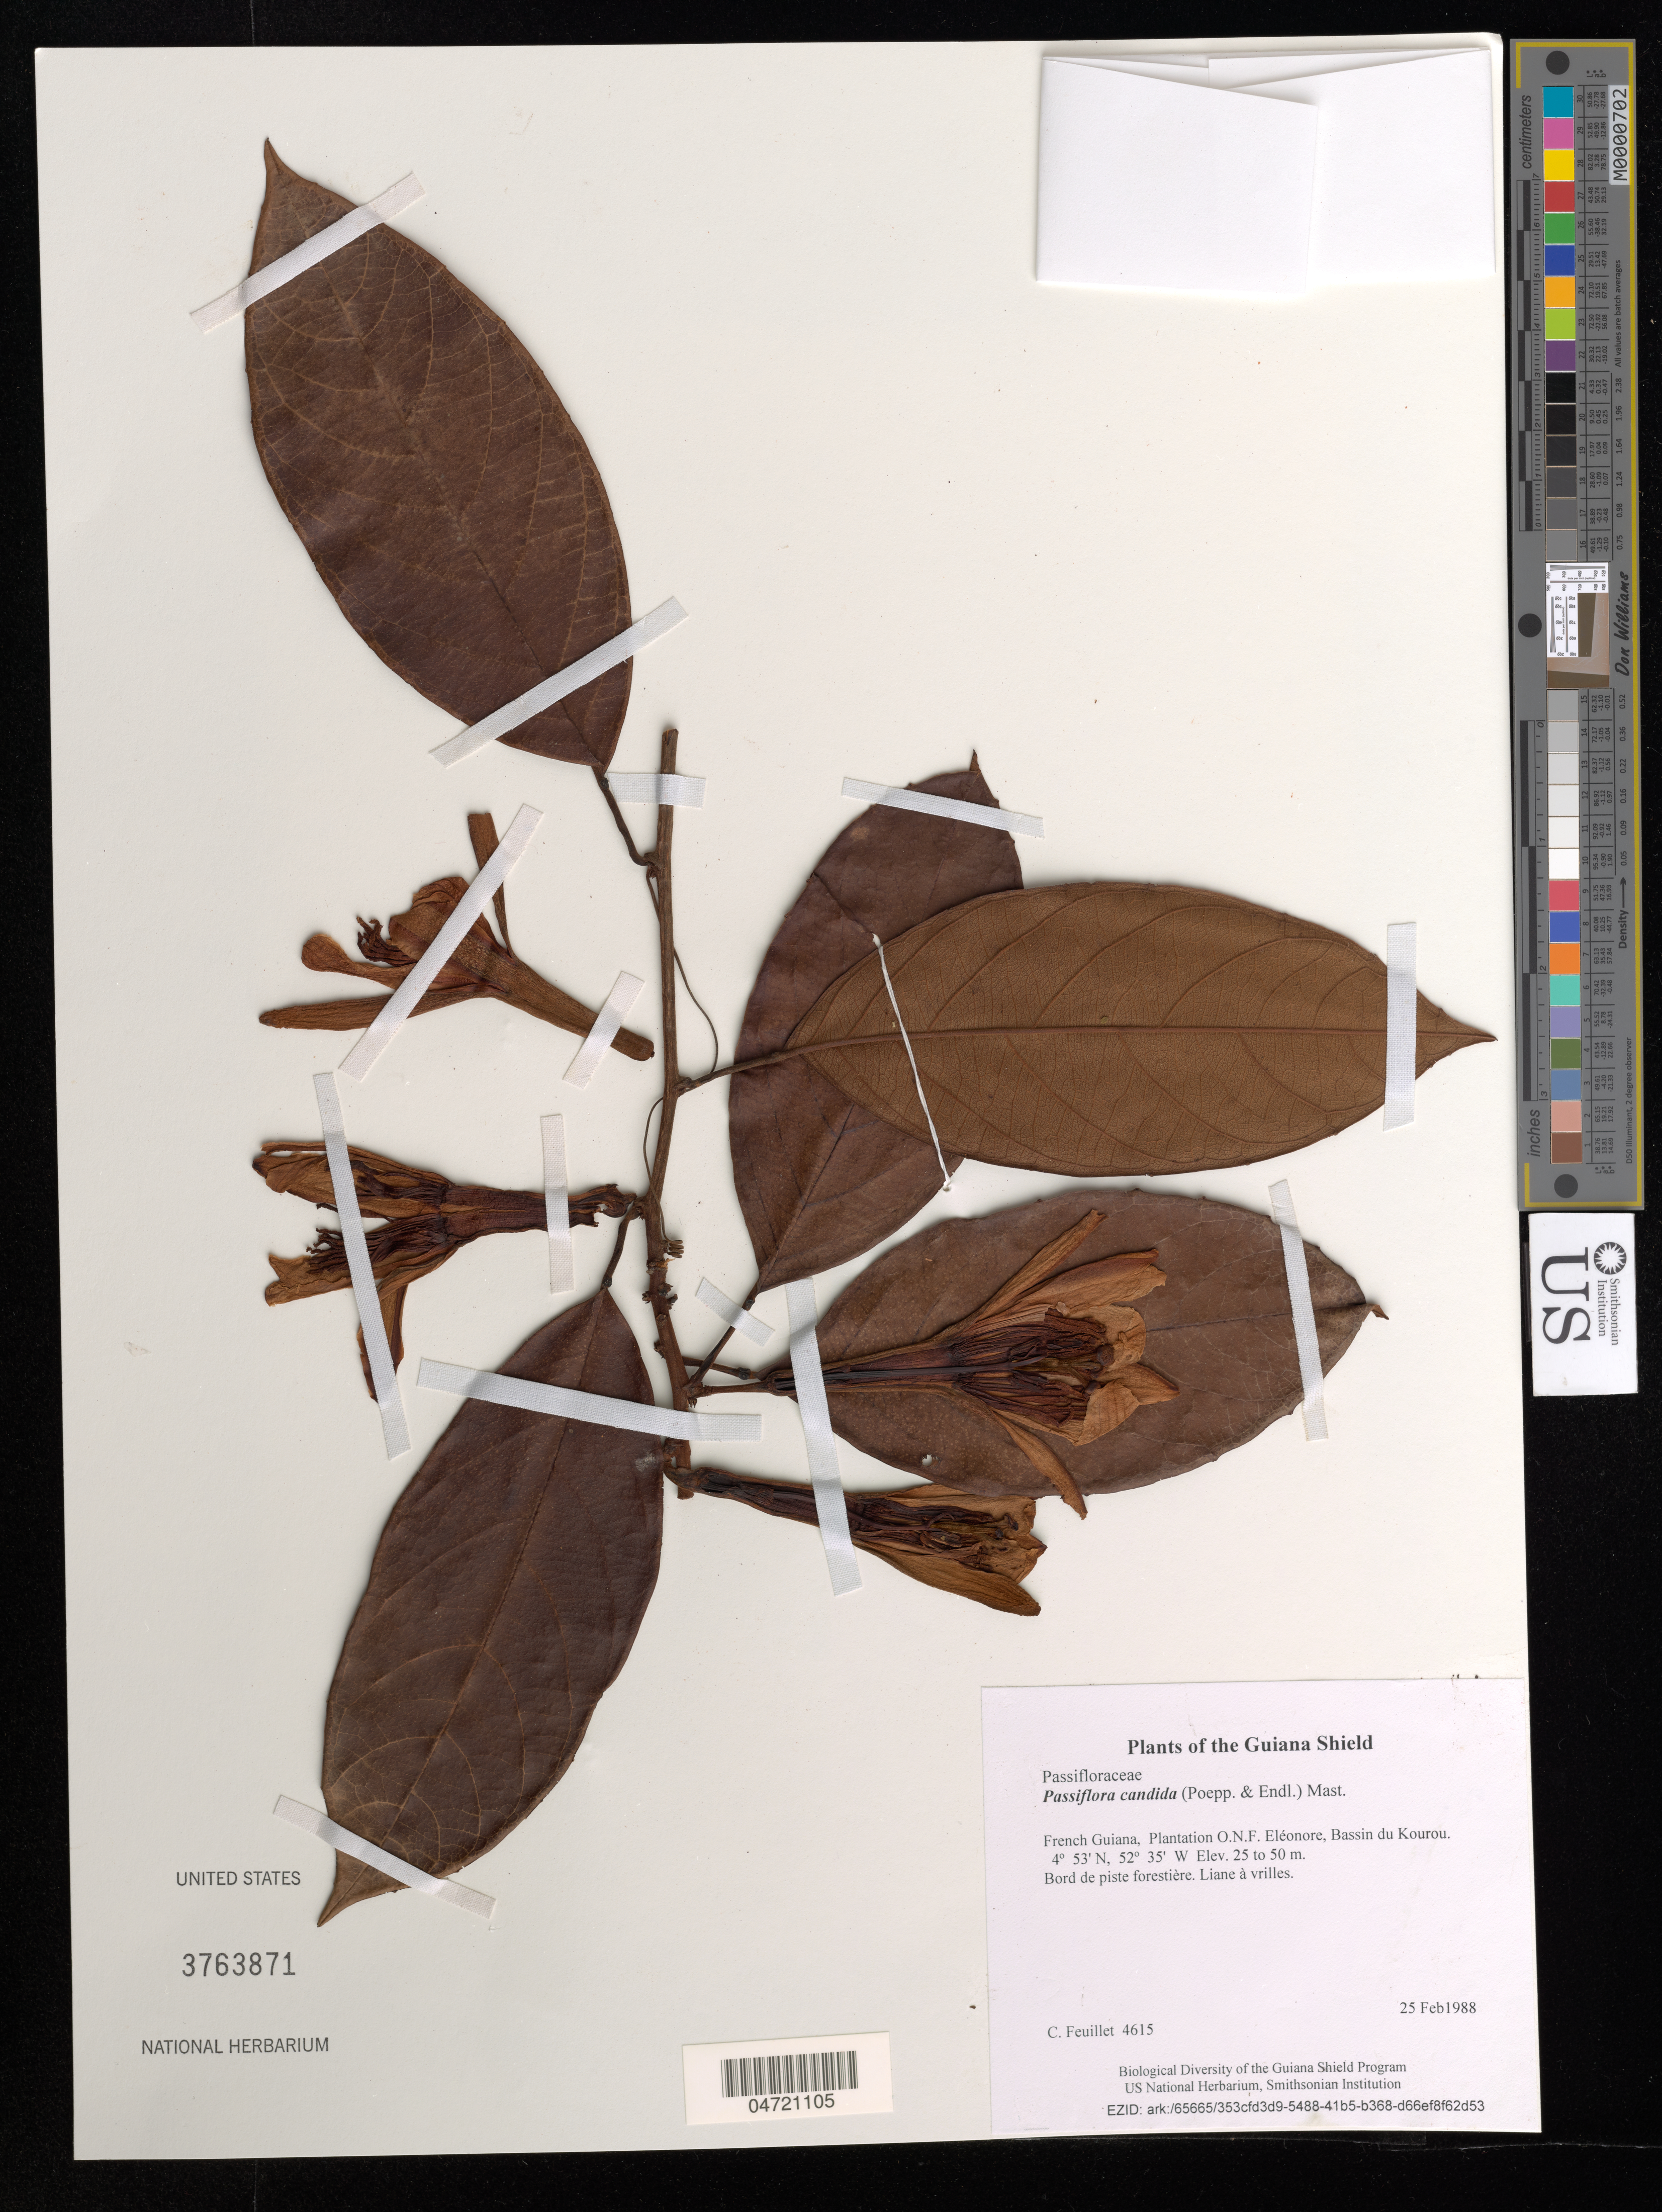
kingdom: Plantae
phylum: Tracheophyta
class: Magnoliopsida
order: Malpighiales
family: Passifloraceae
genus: Passiflora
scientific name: Passiflora candida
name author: (Poepp. & Endl.) Mast.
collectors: C. Feuillet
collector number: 4615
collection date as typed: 25 Feb1988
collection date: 1988-02-25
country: French Guiana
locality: Plantation O.N.F. Eléonore, Bassin du Kourou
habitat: Bord de piste forestière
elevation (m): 25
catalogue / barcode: US 3763871